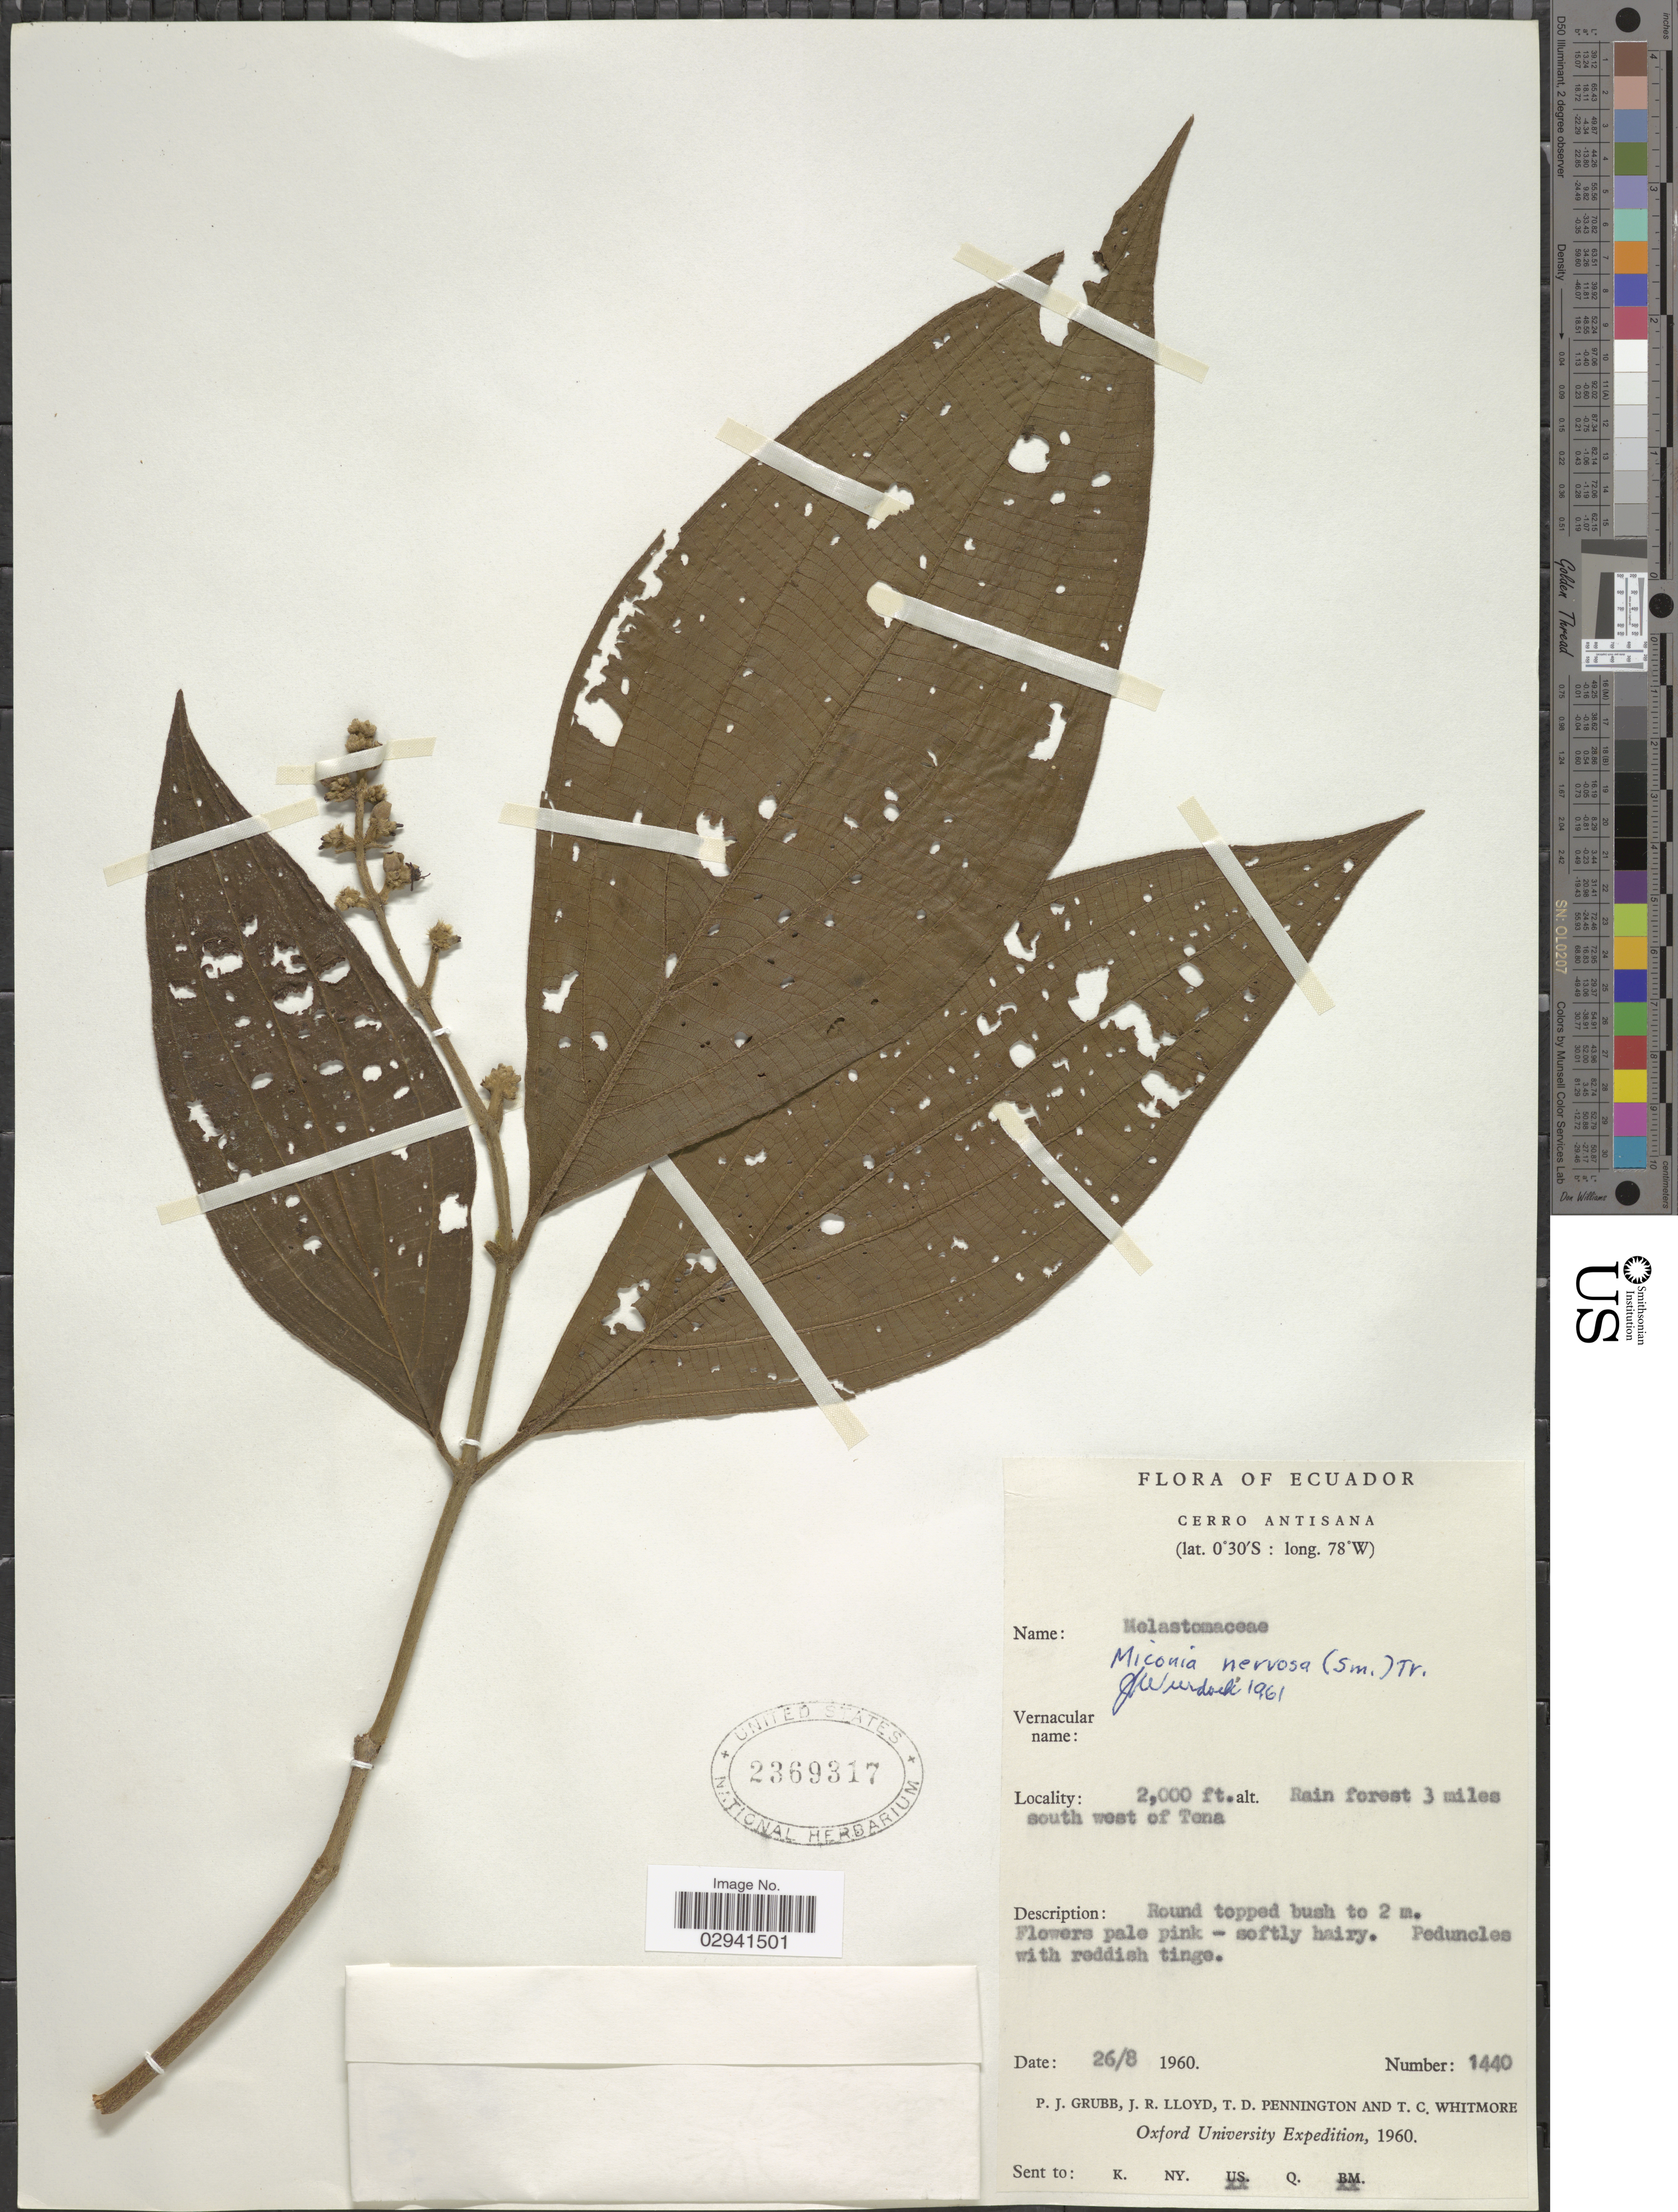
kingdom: Plantae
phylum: Tracheophyta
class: Magnoliopsida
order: Myrtales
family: Melastomataceae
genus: Miconia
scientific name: Miconia nervosa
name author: (Sm.) Triana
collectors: P. J. Grubb, J. R. Lloyd, T. D. Pennington & T. C. Whitmore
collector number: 1440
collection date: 1960-08-26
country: Ecuador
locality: Cerro Antisana, Rain forest 3 miles south west of Tena.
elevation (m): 610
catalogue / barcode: US 2369317